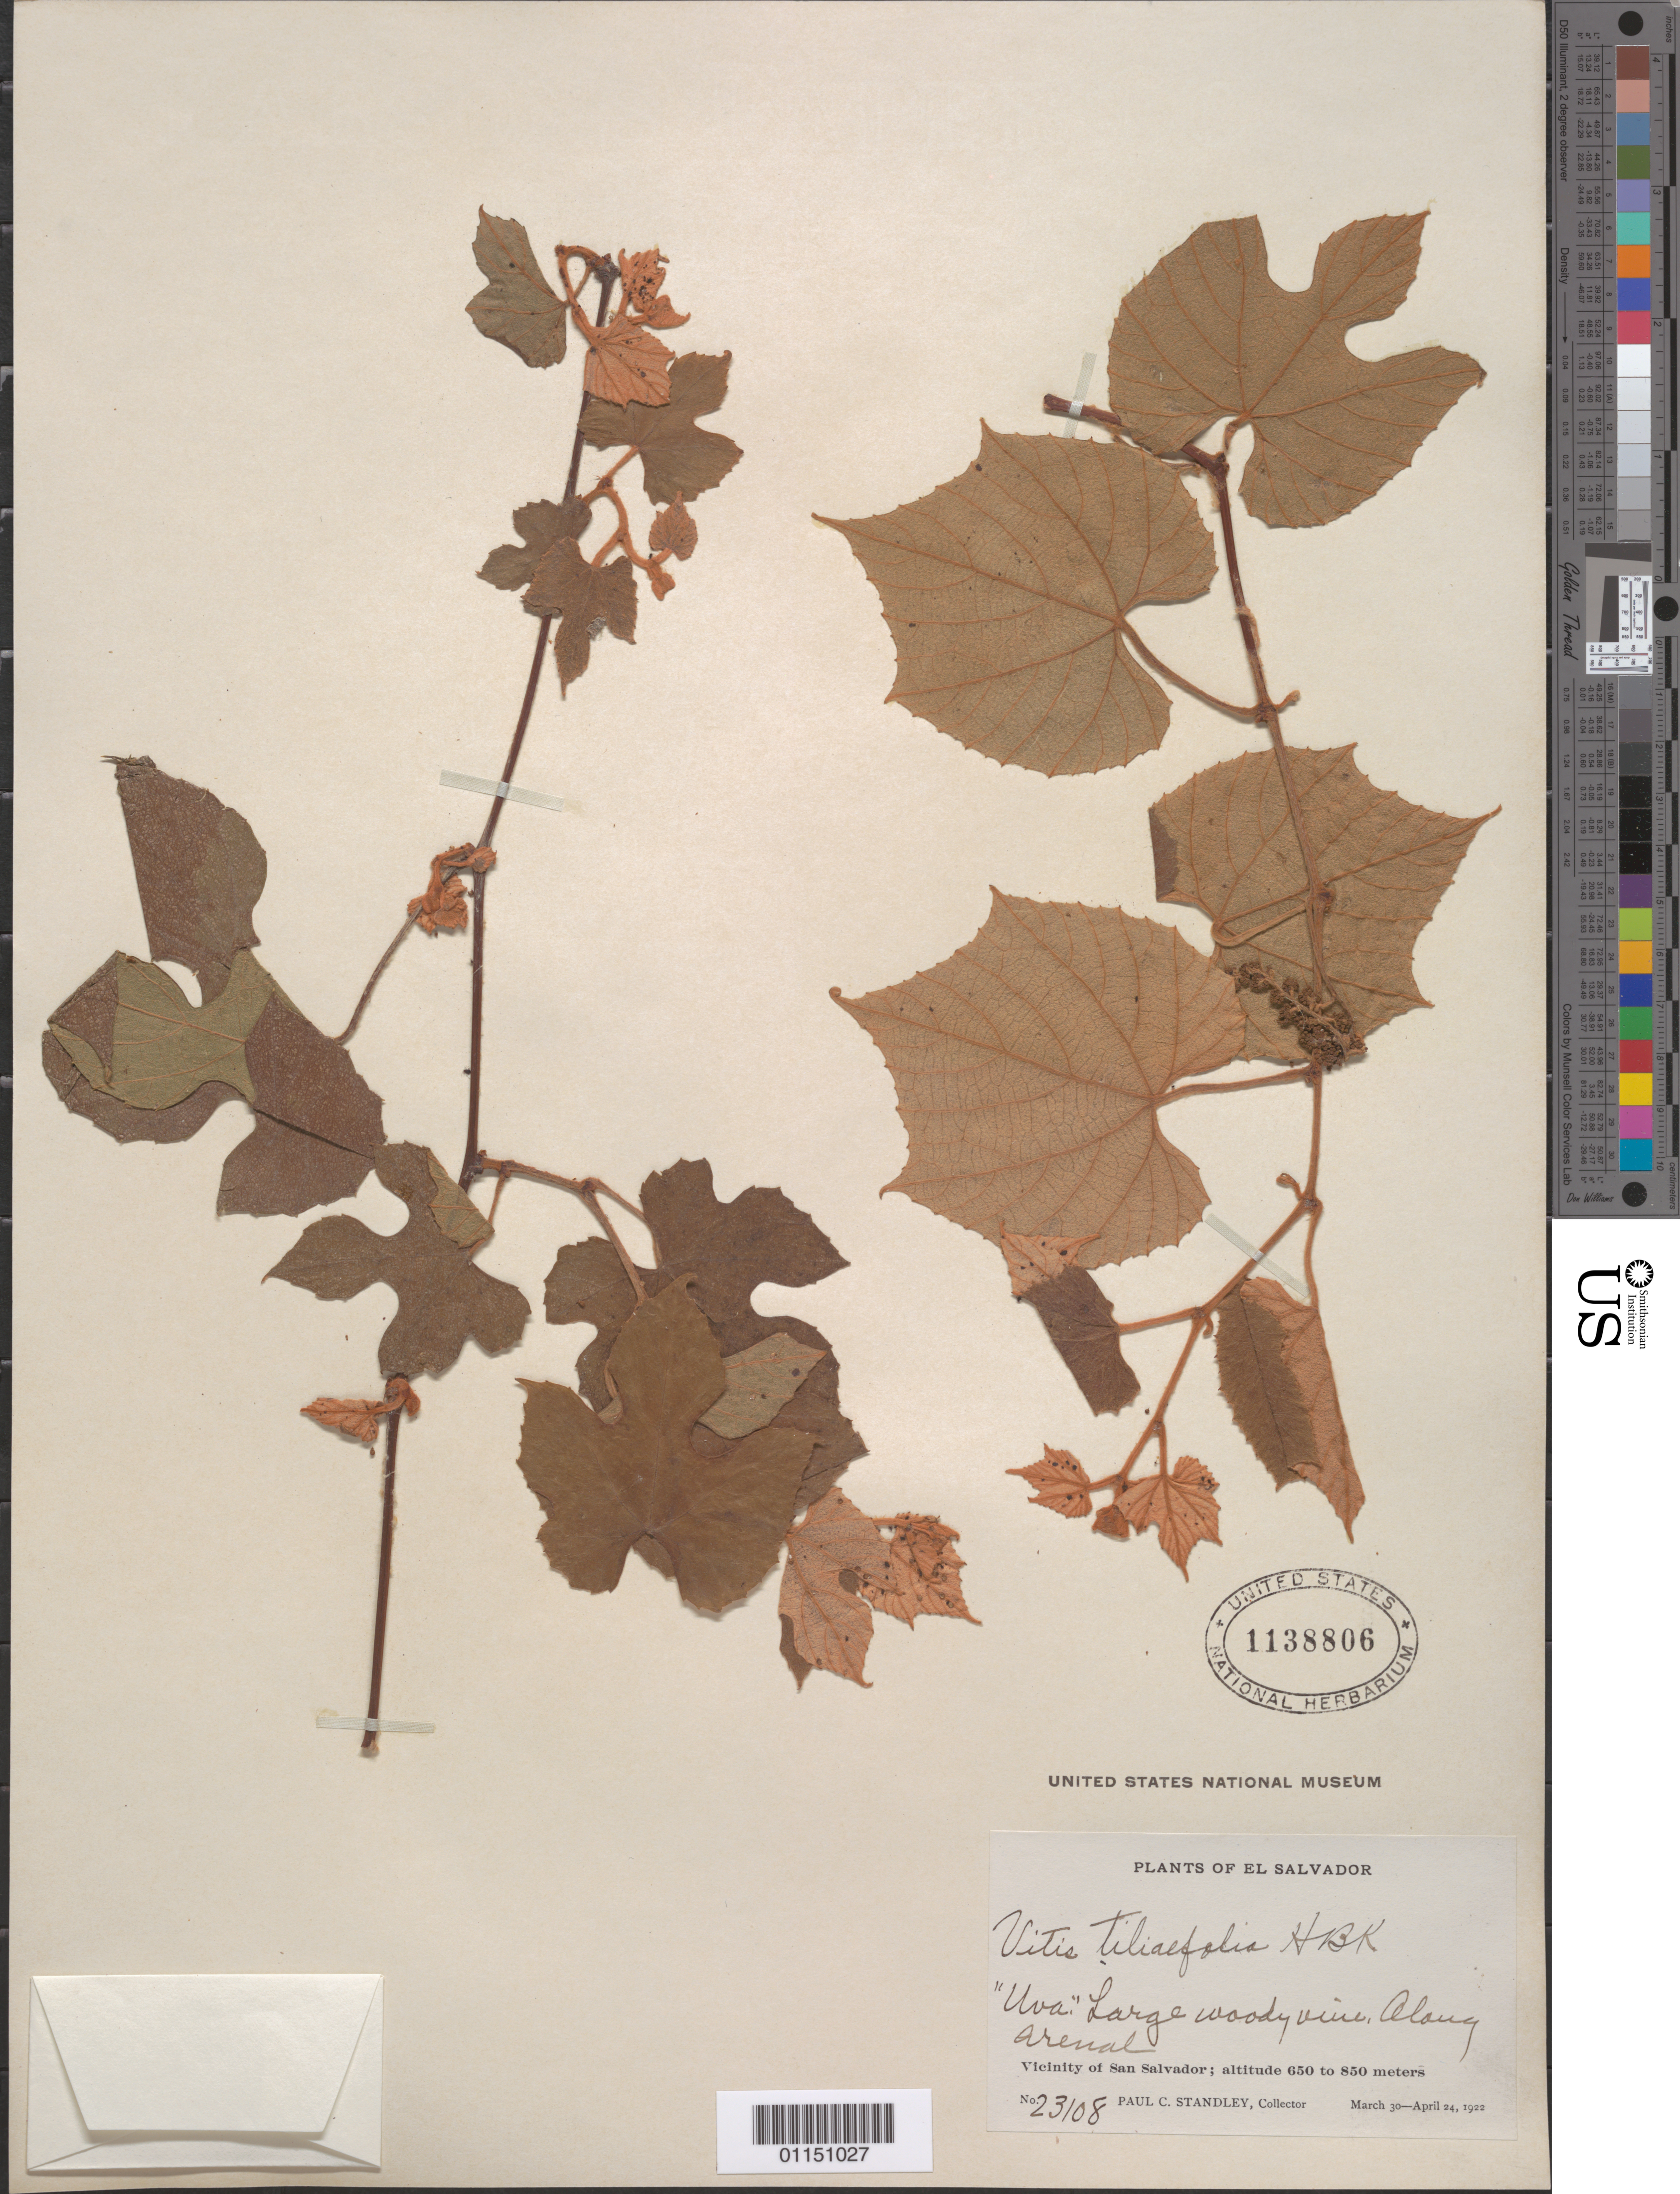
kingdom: Plantae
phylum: Tracheophyta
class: Magnoliopsida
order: Vitales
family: Vitaceae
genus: Vitis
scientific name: Vitis tiliaefolia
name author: Willd.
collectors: P. C. Standley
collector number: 23108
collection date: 1922-03-30/1922-04-24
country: El Salvador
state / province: San Salvador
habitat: Large woody vine.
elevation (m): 650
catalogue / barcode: US 1138806